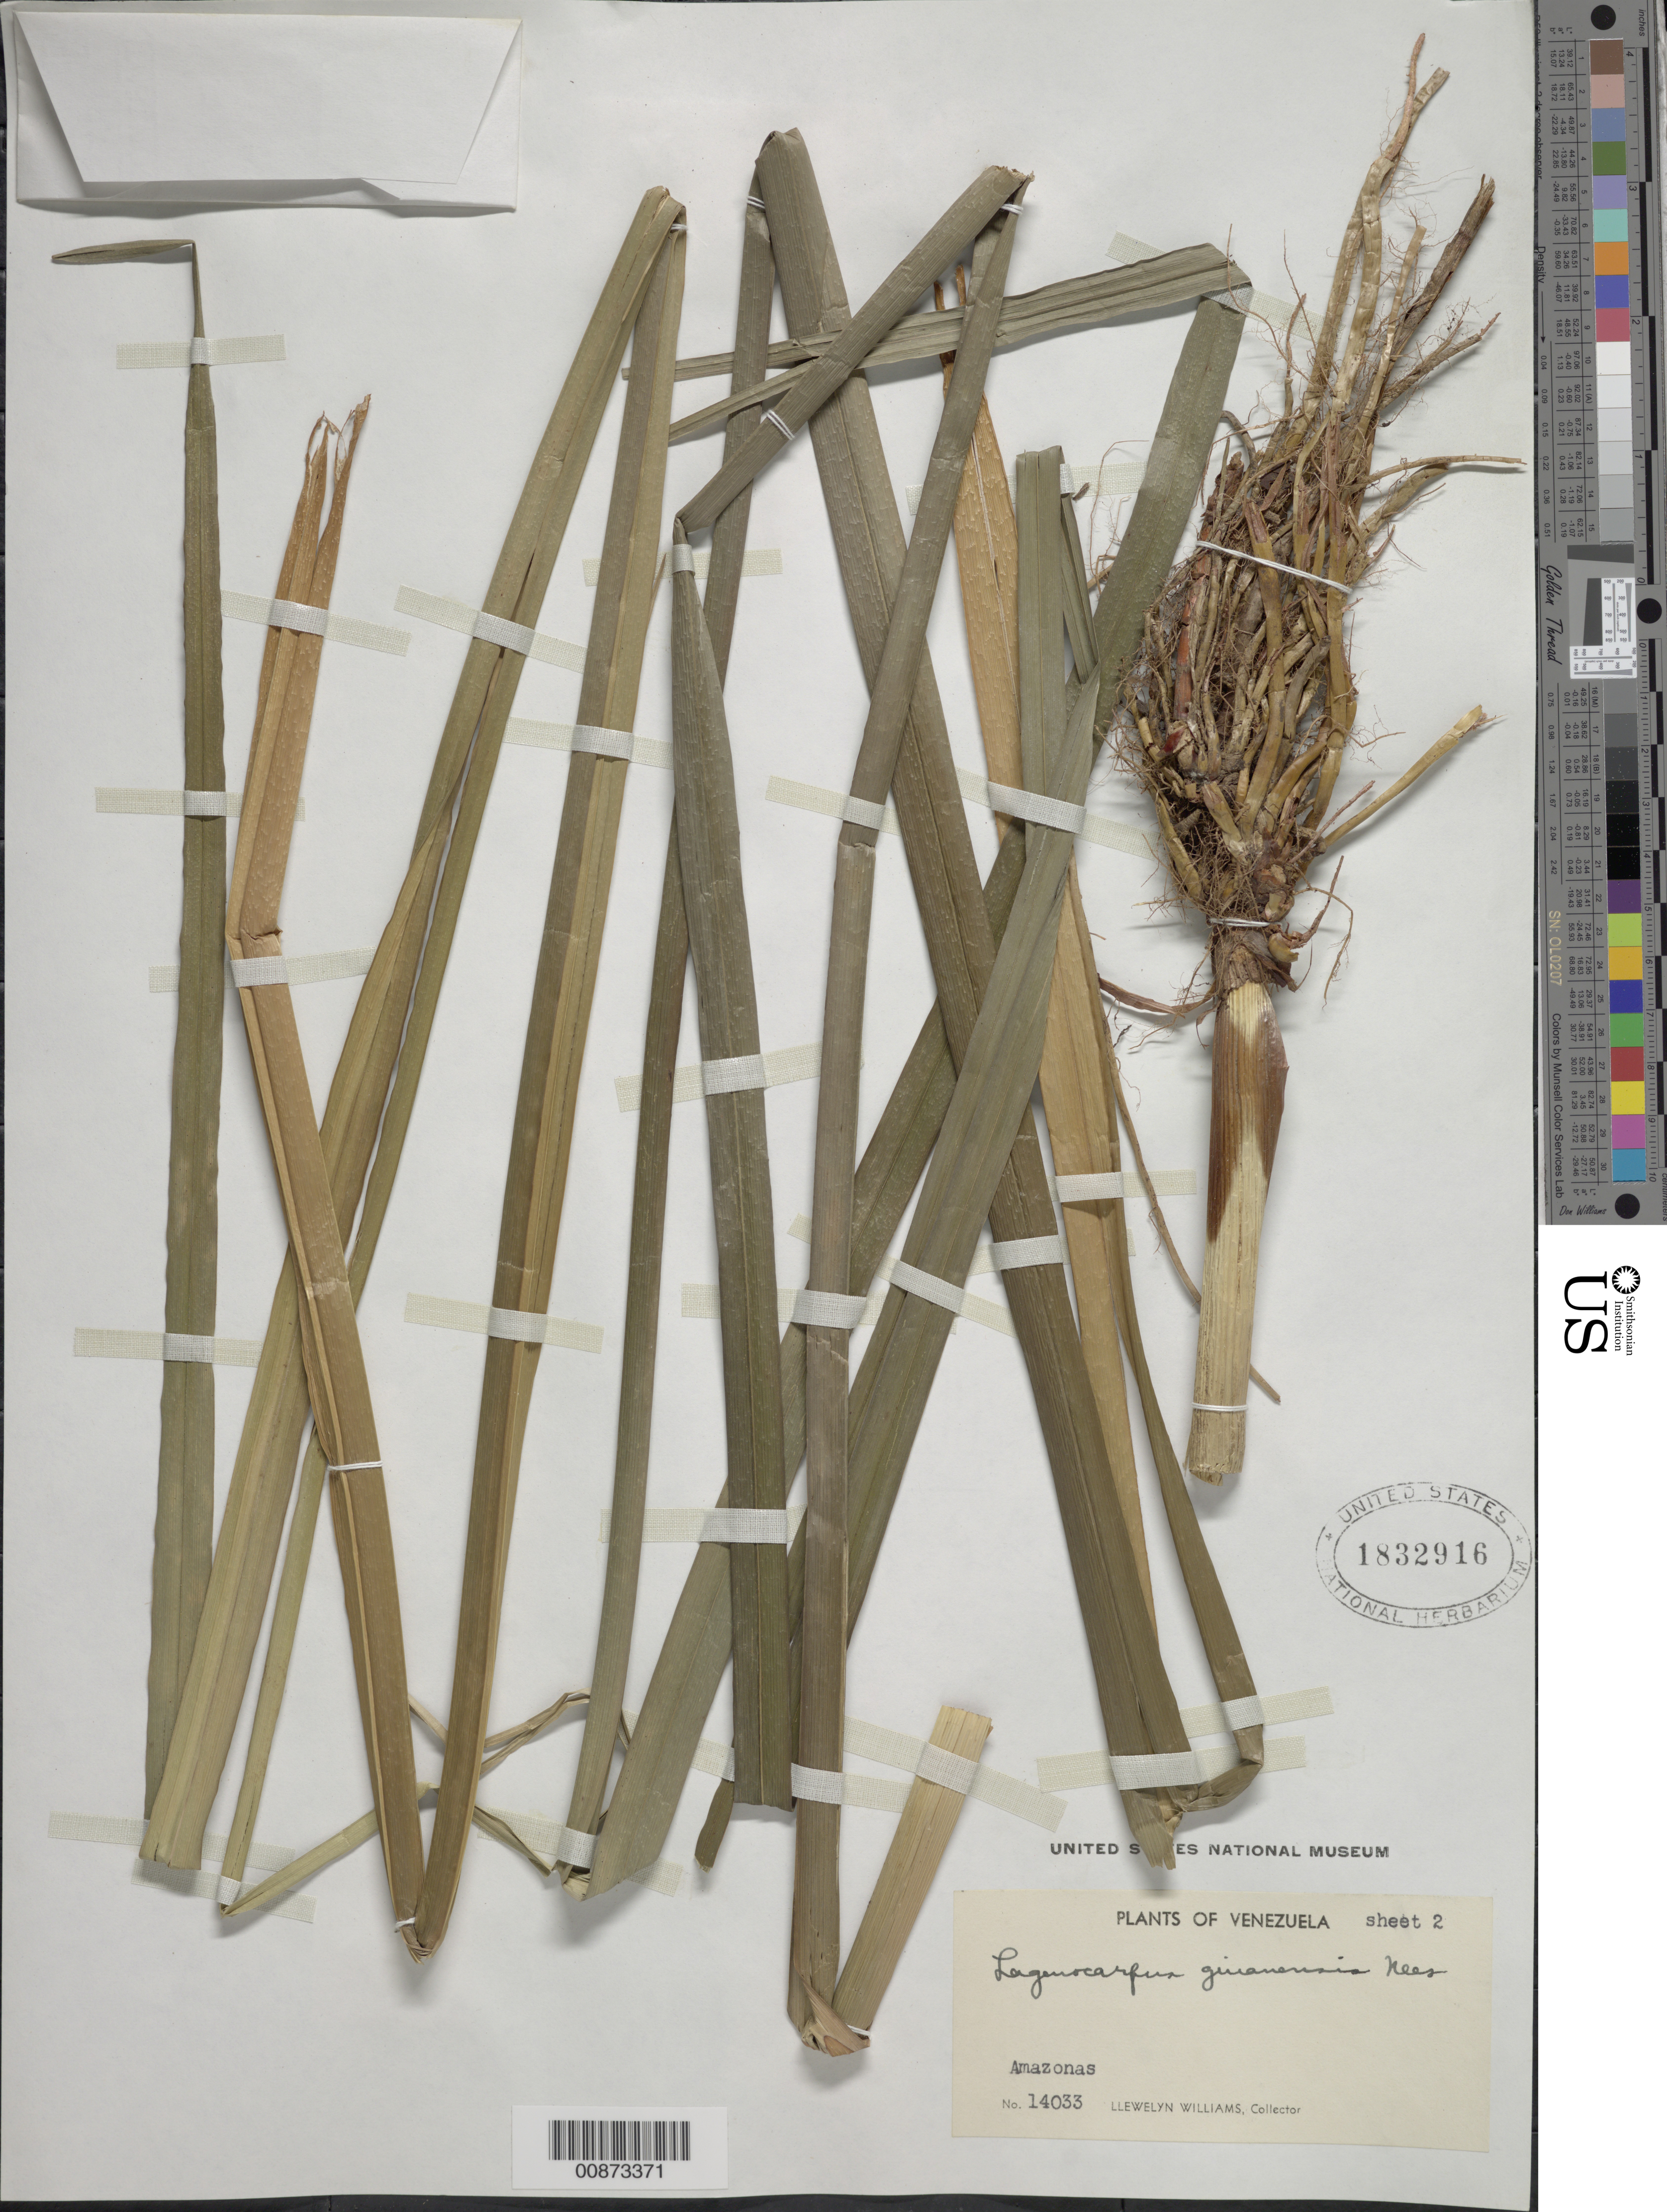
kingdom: Plantae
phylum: Tracheophyta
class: Liliopsida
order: Poales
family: Cyperaceae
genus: Lagenocarpus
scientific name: Lagenocarpus guianensis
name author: Nees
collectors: Ll. Williams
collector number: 14033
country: Venezuela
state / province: Amazonas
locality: Amazonas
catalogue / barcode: US 1832916